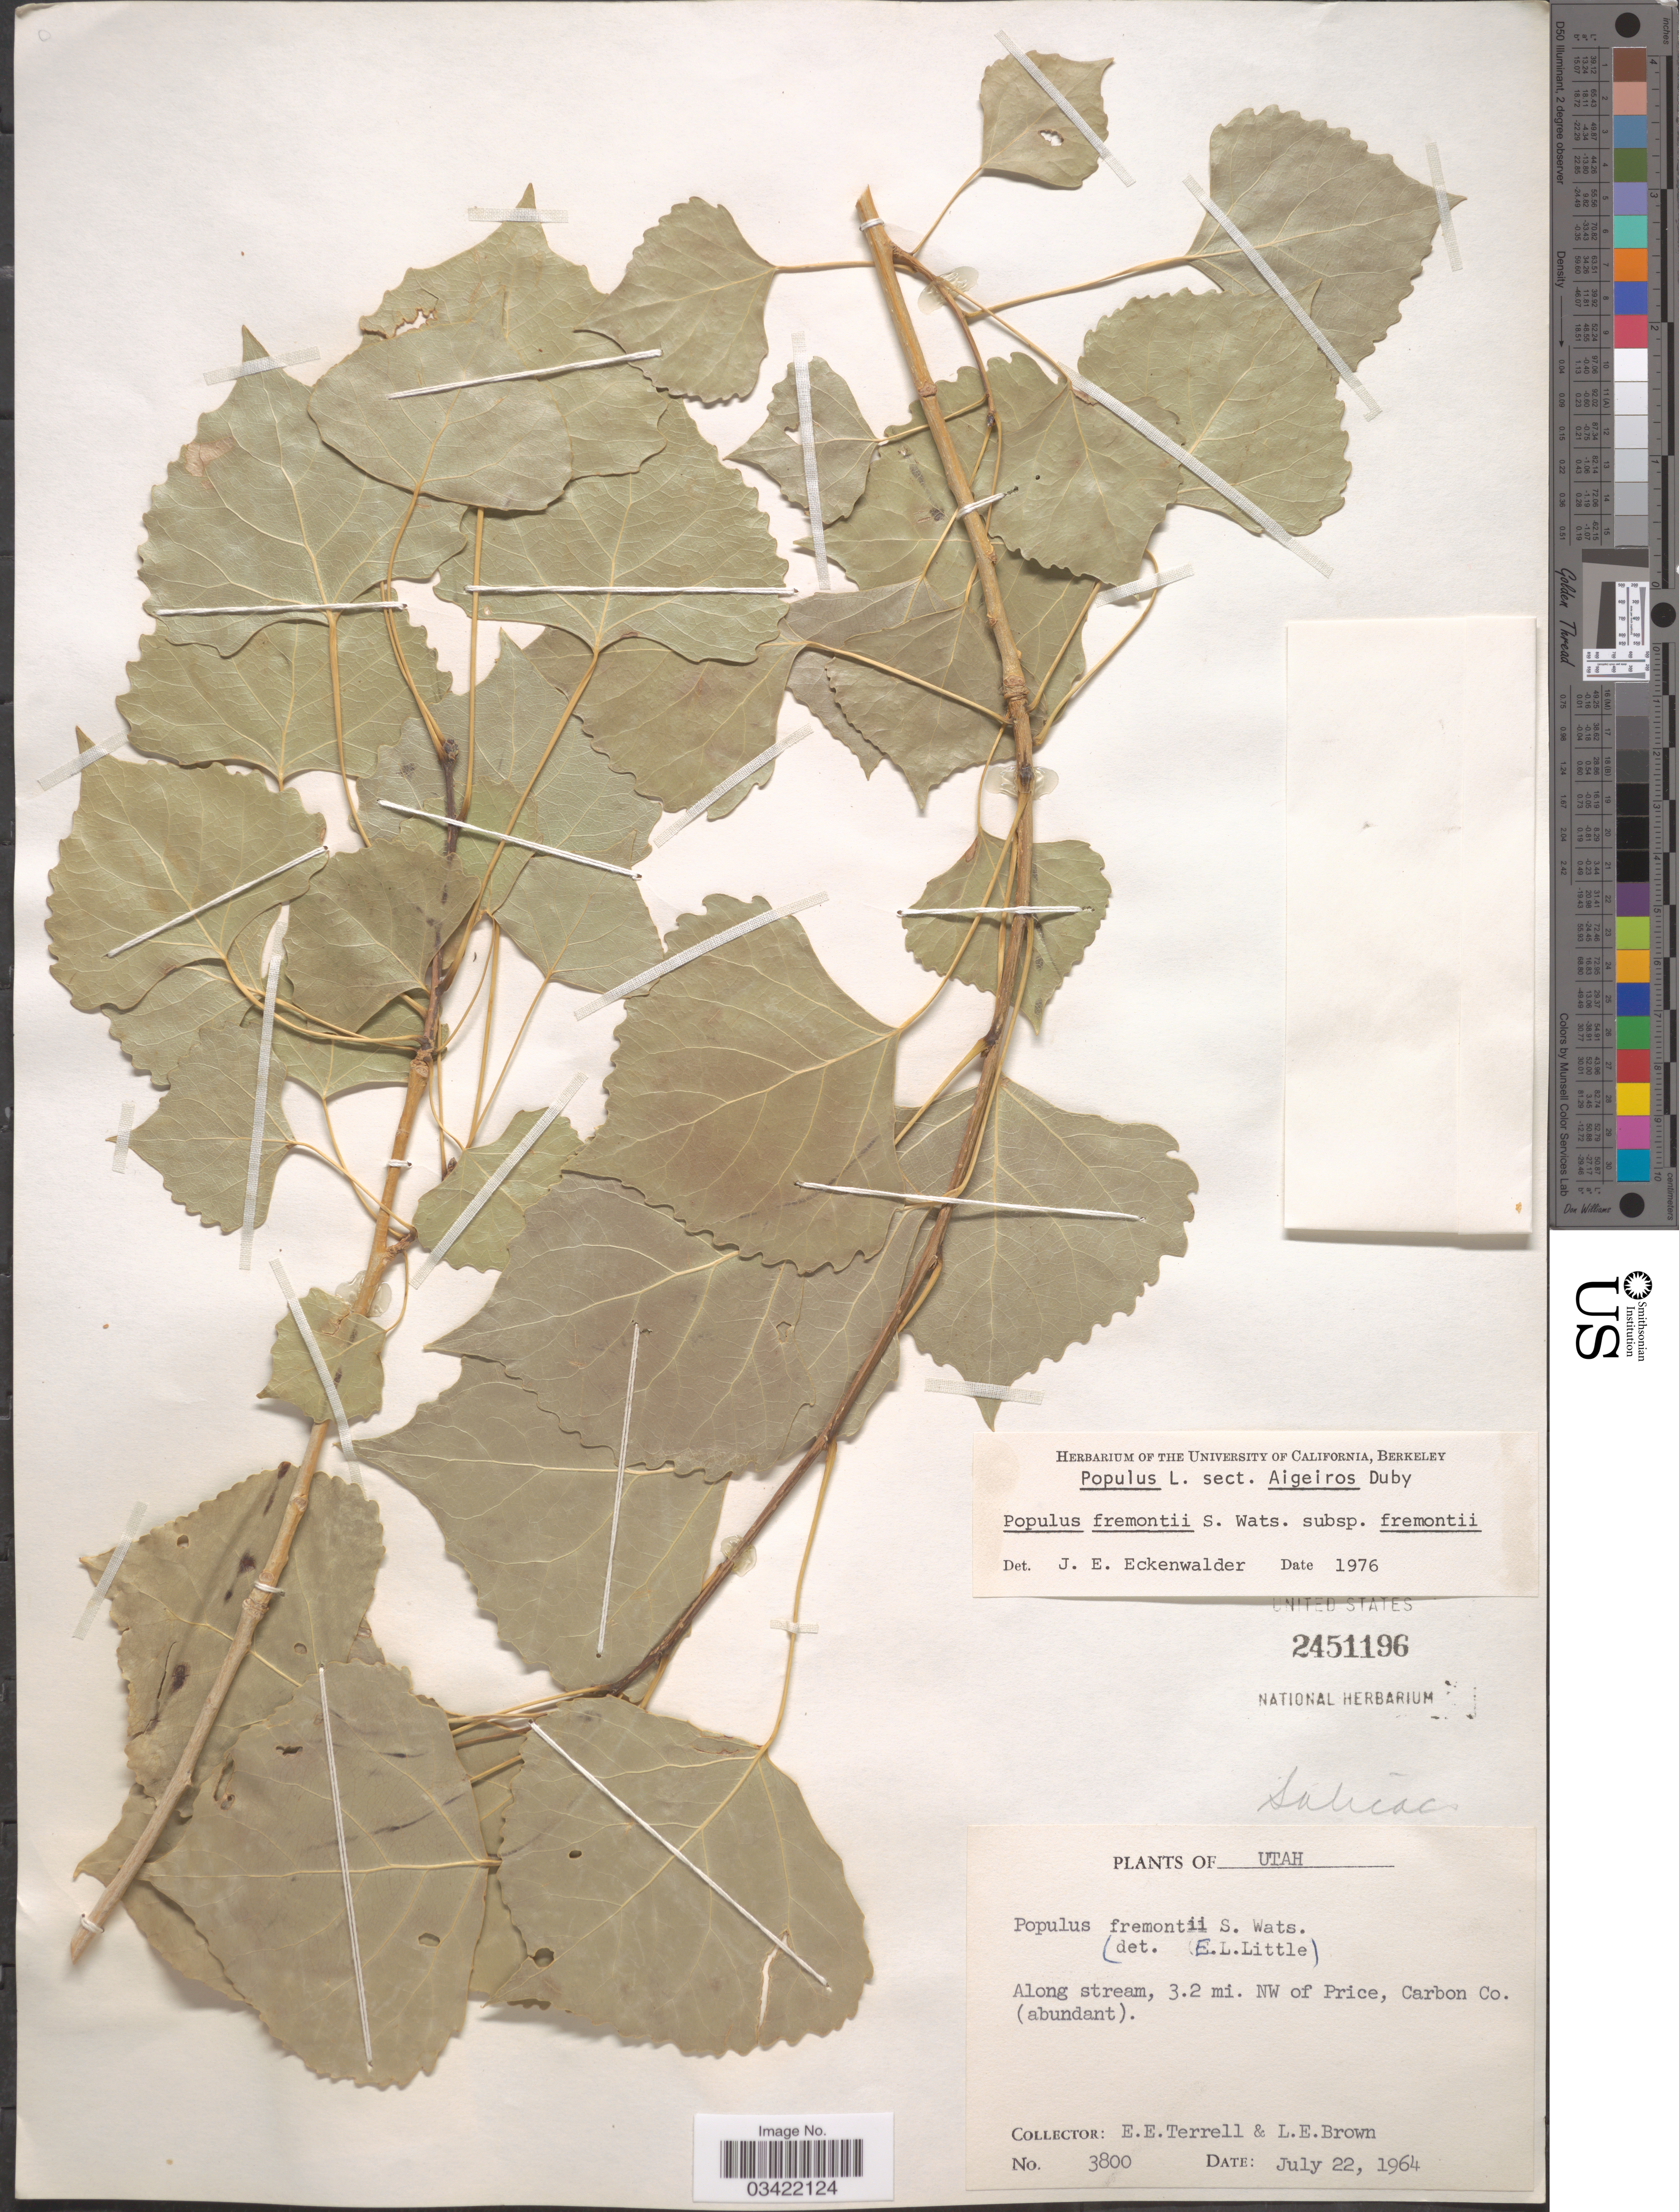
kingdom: Plantae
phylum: Tracheophyta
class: Magnoliopsida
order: Malpighiales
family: Salicaceae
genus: Populus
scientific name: Populus fremontii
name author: S. Watson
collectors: E. E. Terrell & L. E. Brown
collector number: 3800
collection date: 1964-07-22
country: United States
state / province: Utah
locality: Along stream, 3.2 mi. NW of Price, Carbon Co.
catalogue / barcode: US 2451196